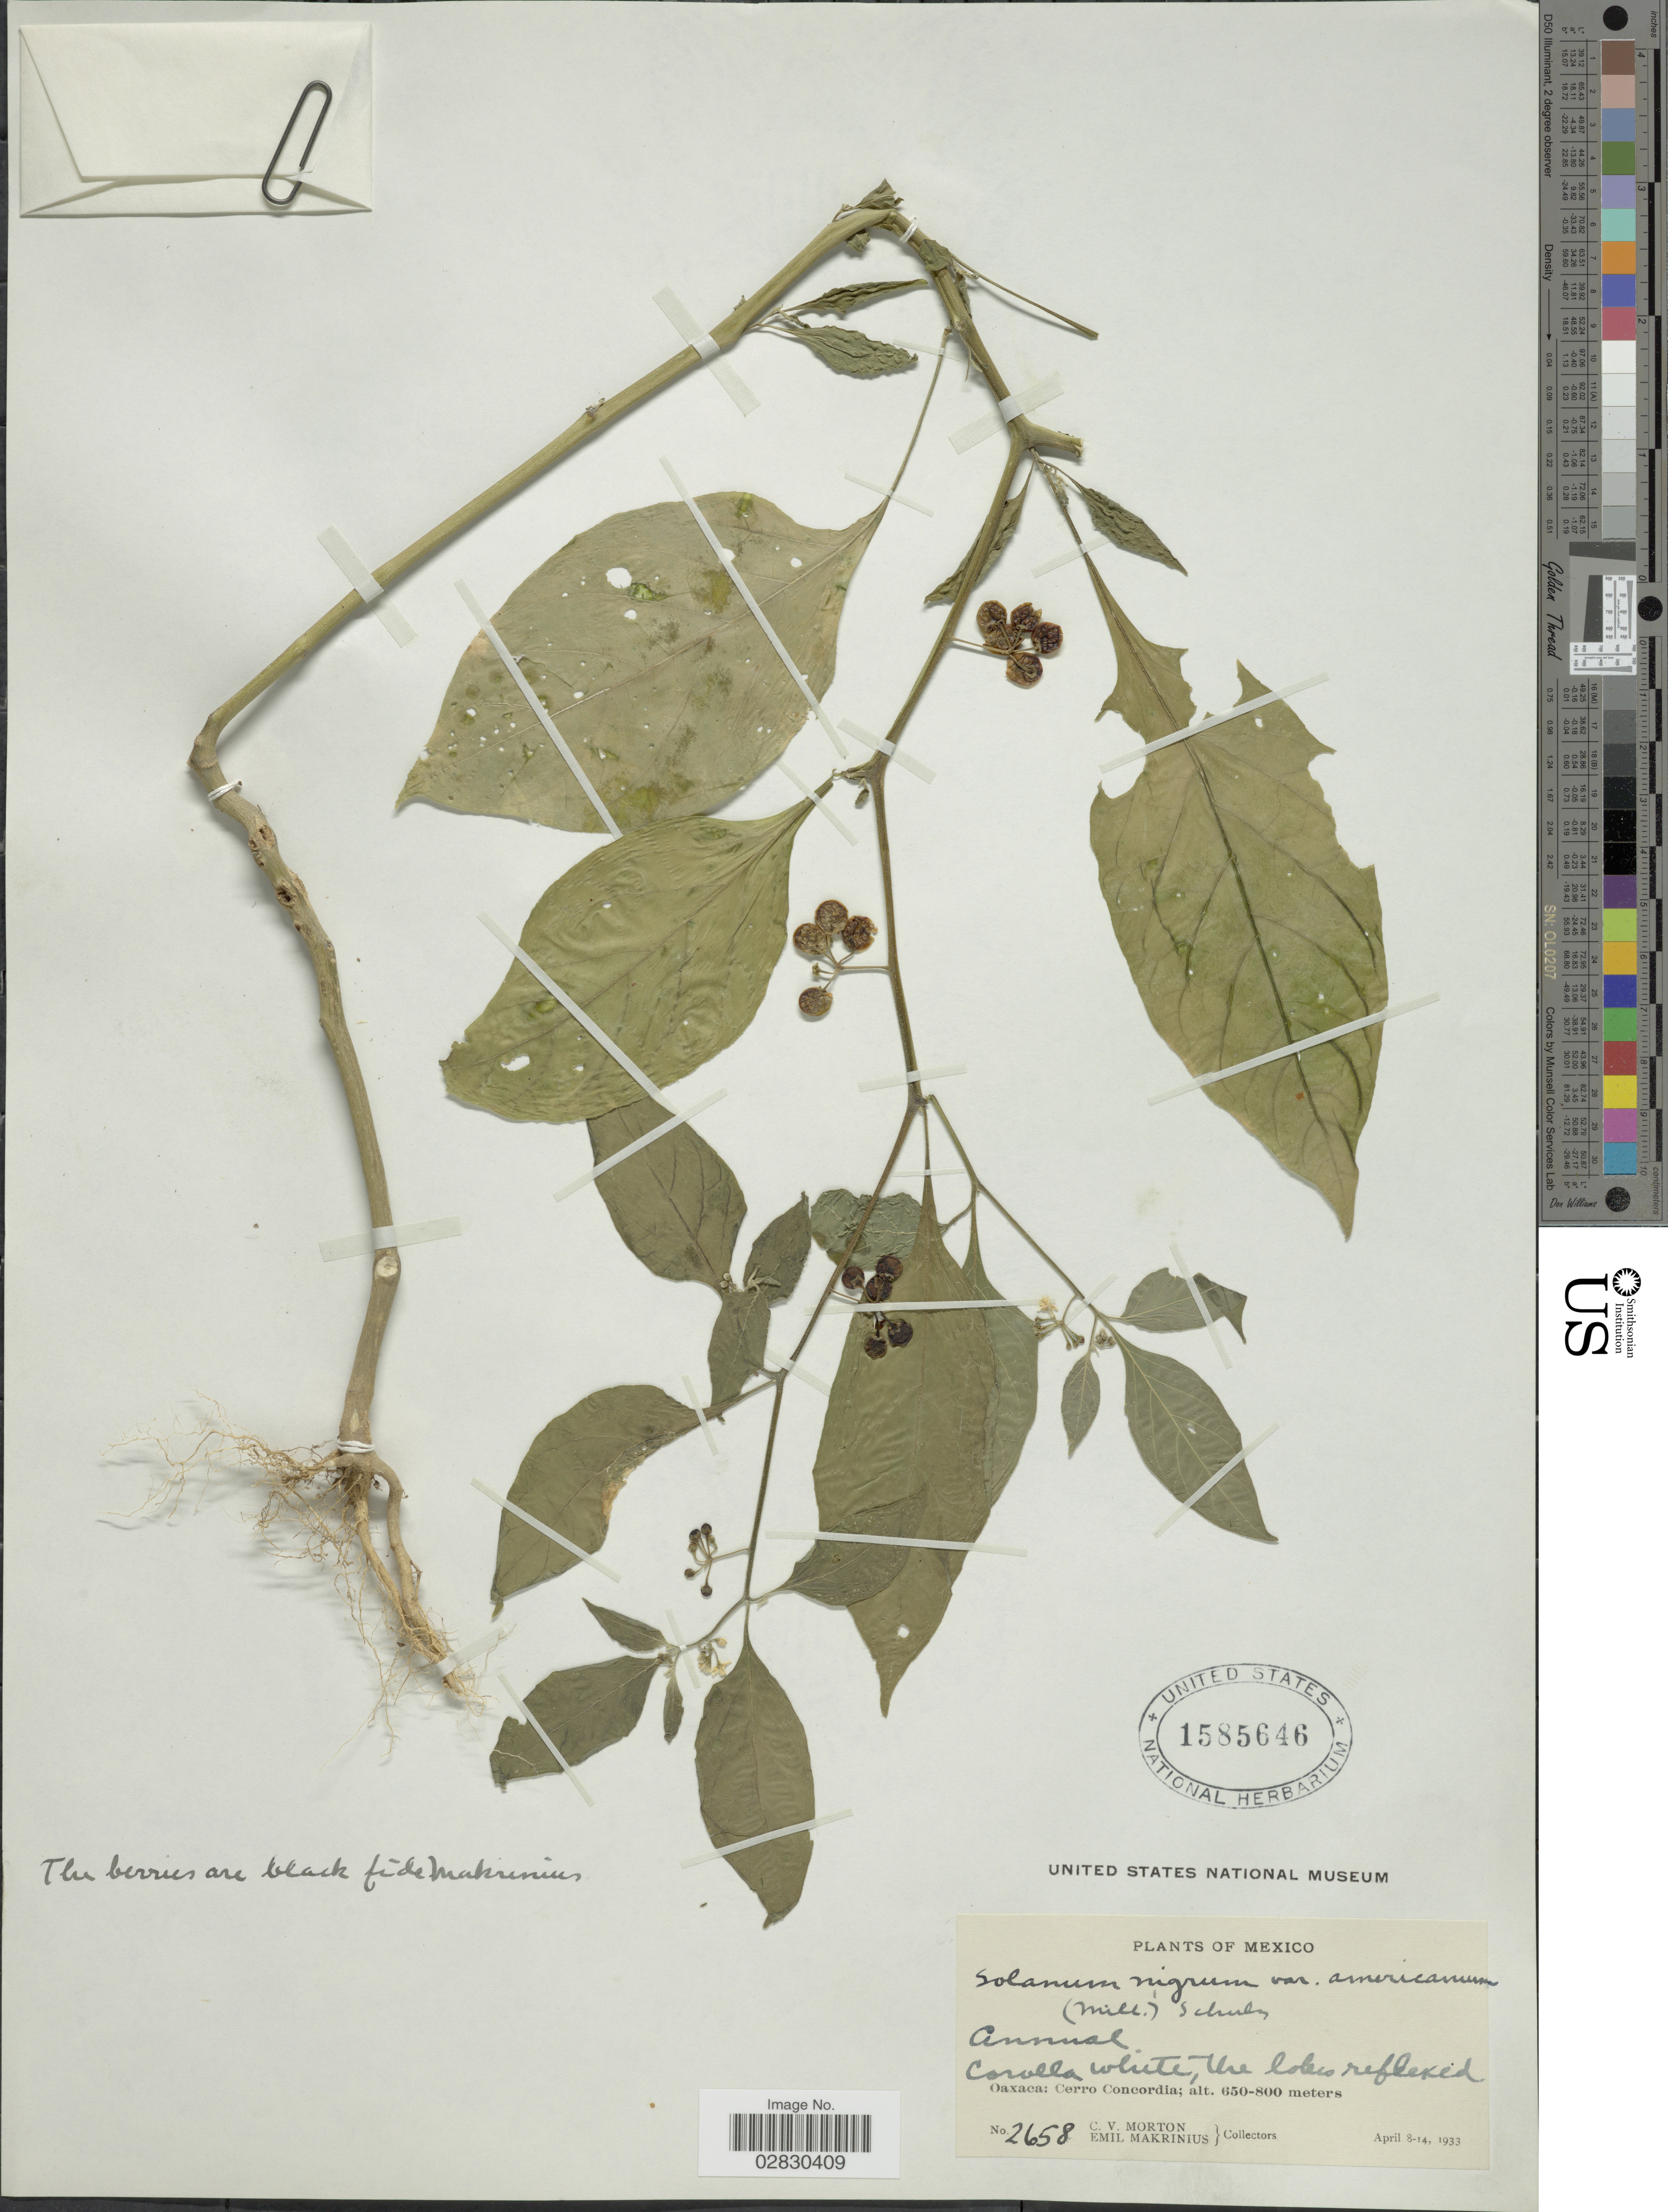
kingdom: Plantae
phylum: Tracheophyta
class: Magnoliopsida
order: Solanales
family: Solanaceae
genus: Solanum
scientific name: Solanum americanum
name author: Mill.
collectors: C. V. Morton & E. Makrinius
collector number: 2658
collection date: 1933-04-08/1933-04-14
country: Mexico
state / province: Oaxaca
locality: Cerro Concordia.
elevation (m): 650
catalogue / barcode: US 1585646